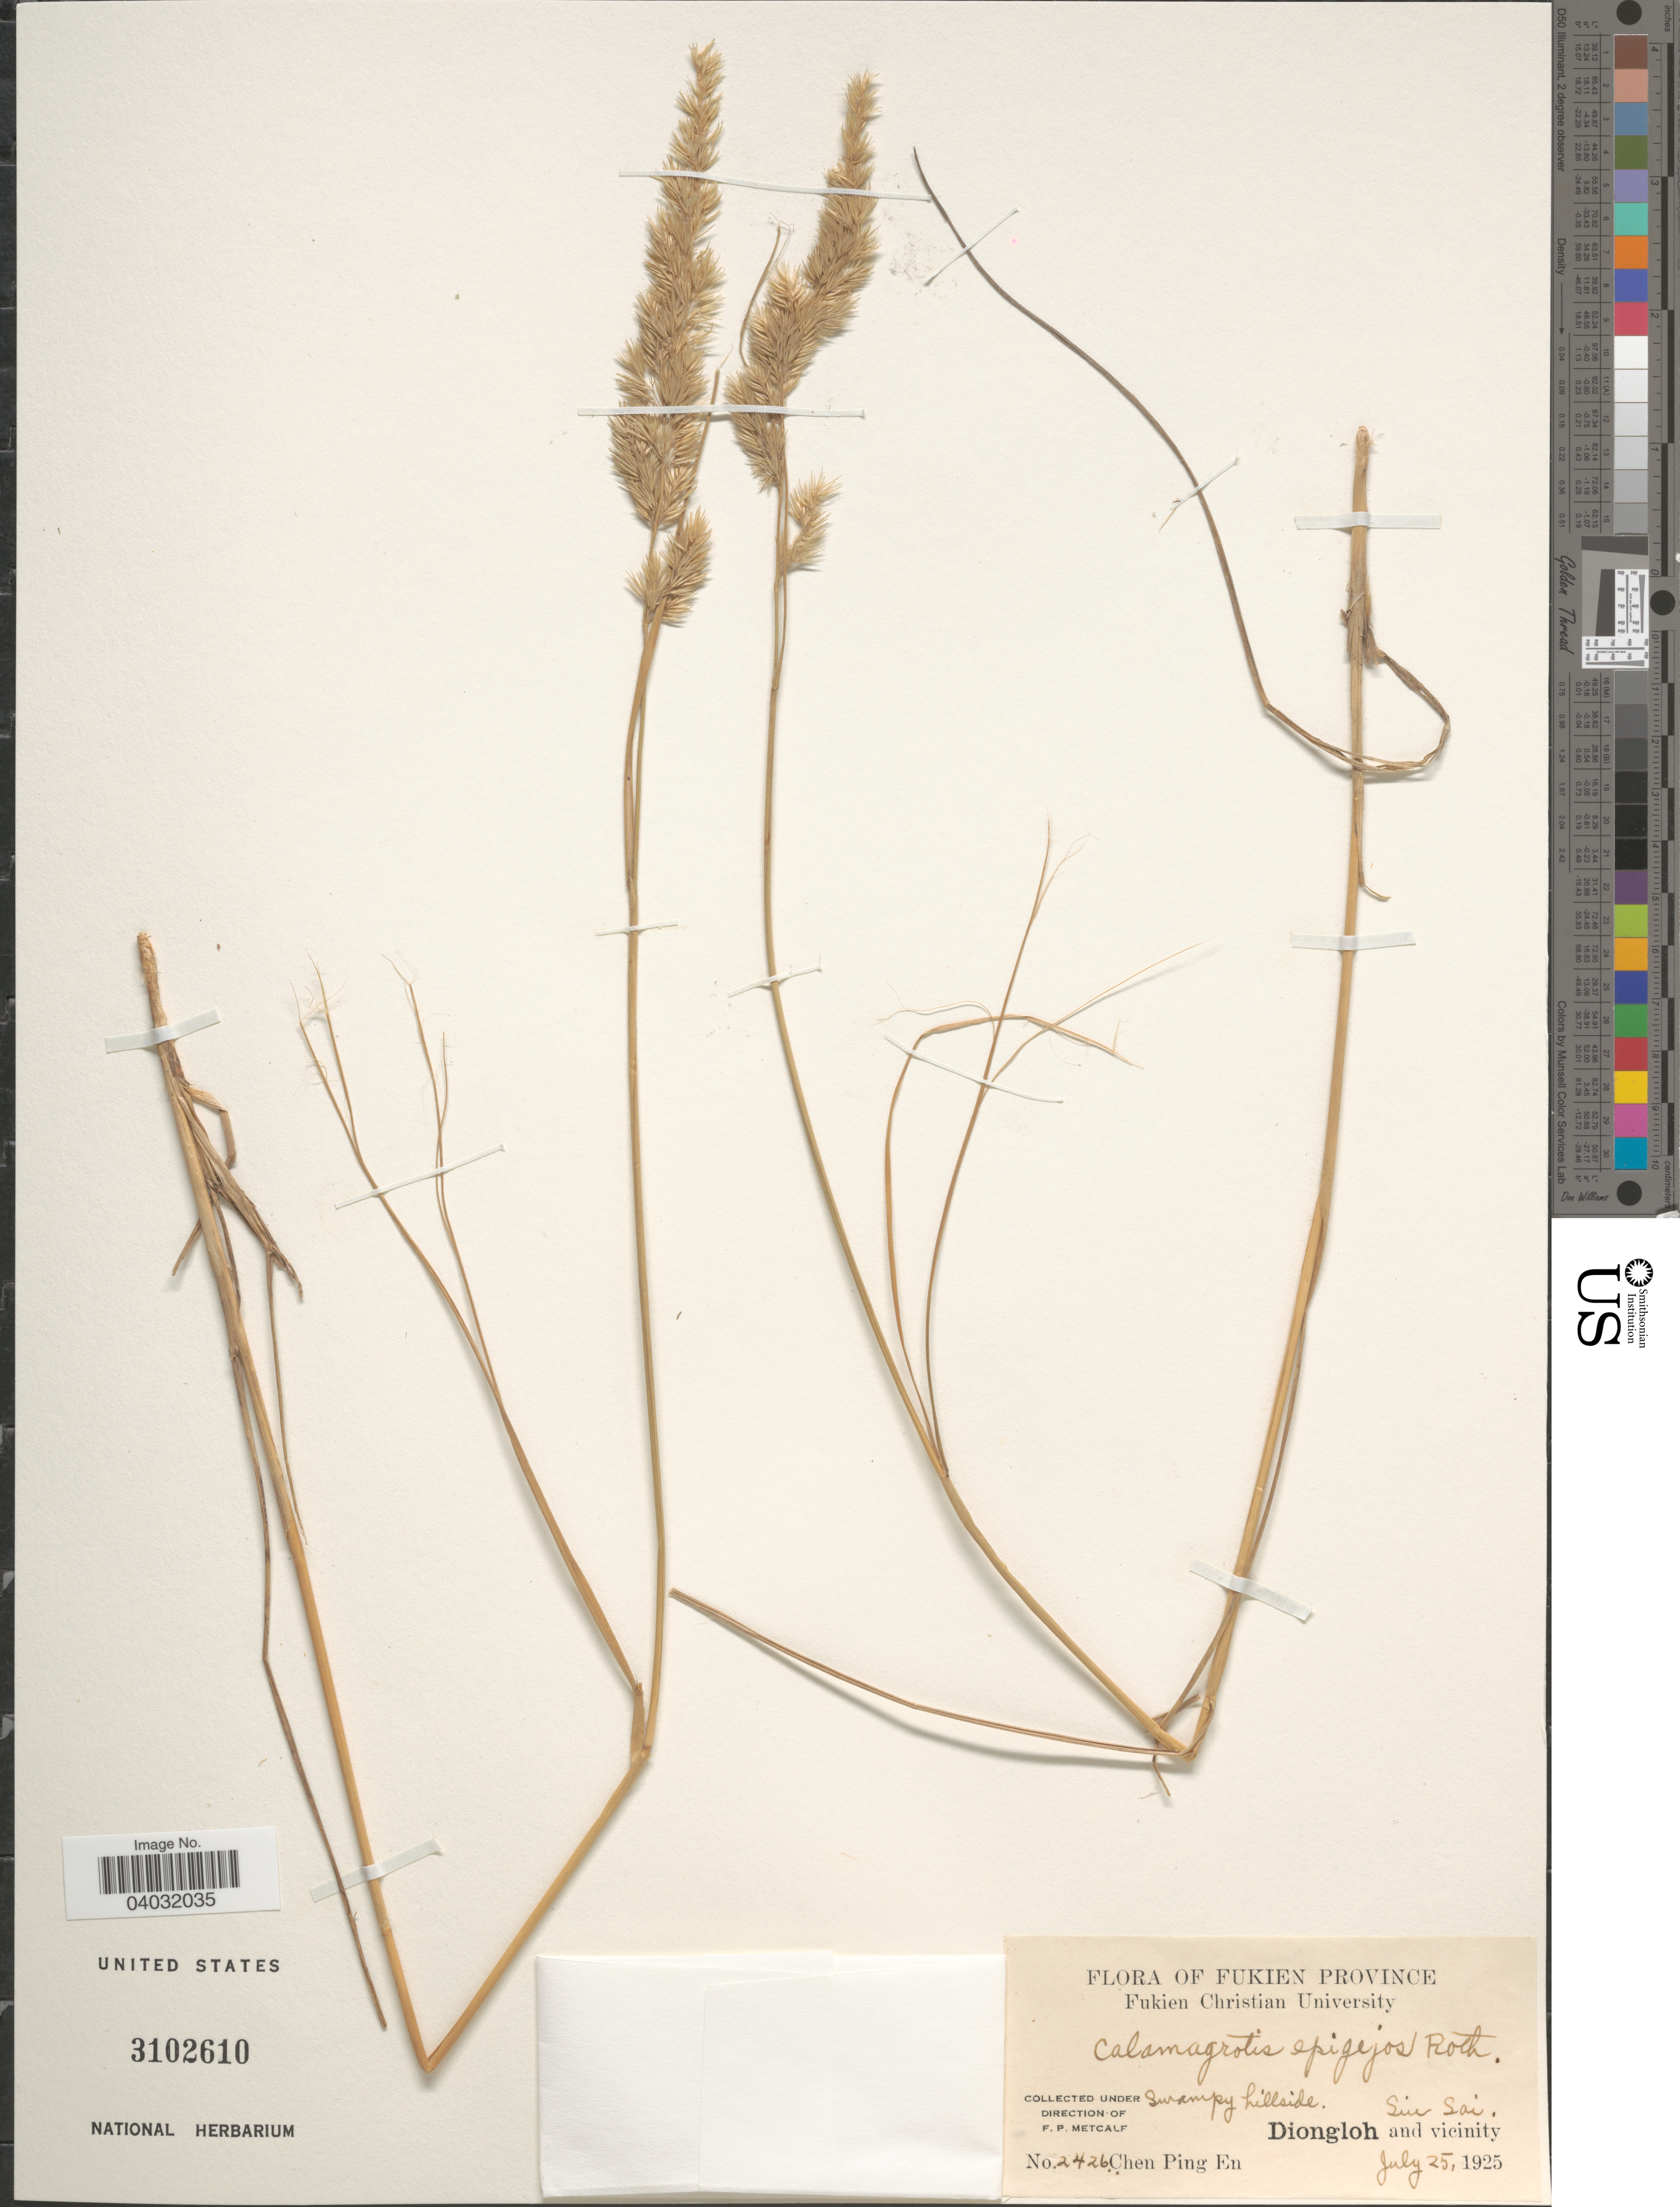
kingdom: Plantae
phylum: Tracheophyta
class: Liliopsida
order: Poales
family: Poaceae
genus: Calamagrostis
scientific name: Calamagrostis epigeios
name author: (L.) Roth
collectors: C. Ping En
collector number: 2426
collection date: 1925-07-25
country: China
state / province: Fujian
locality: Fukien Province. Sui Sai. Diongloh and vicinity.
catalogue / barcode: US 3102610